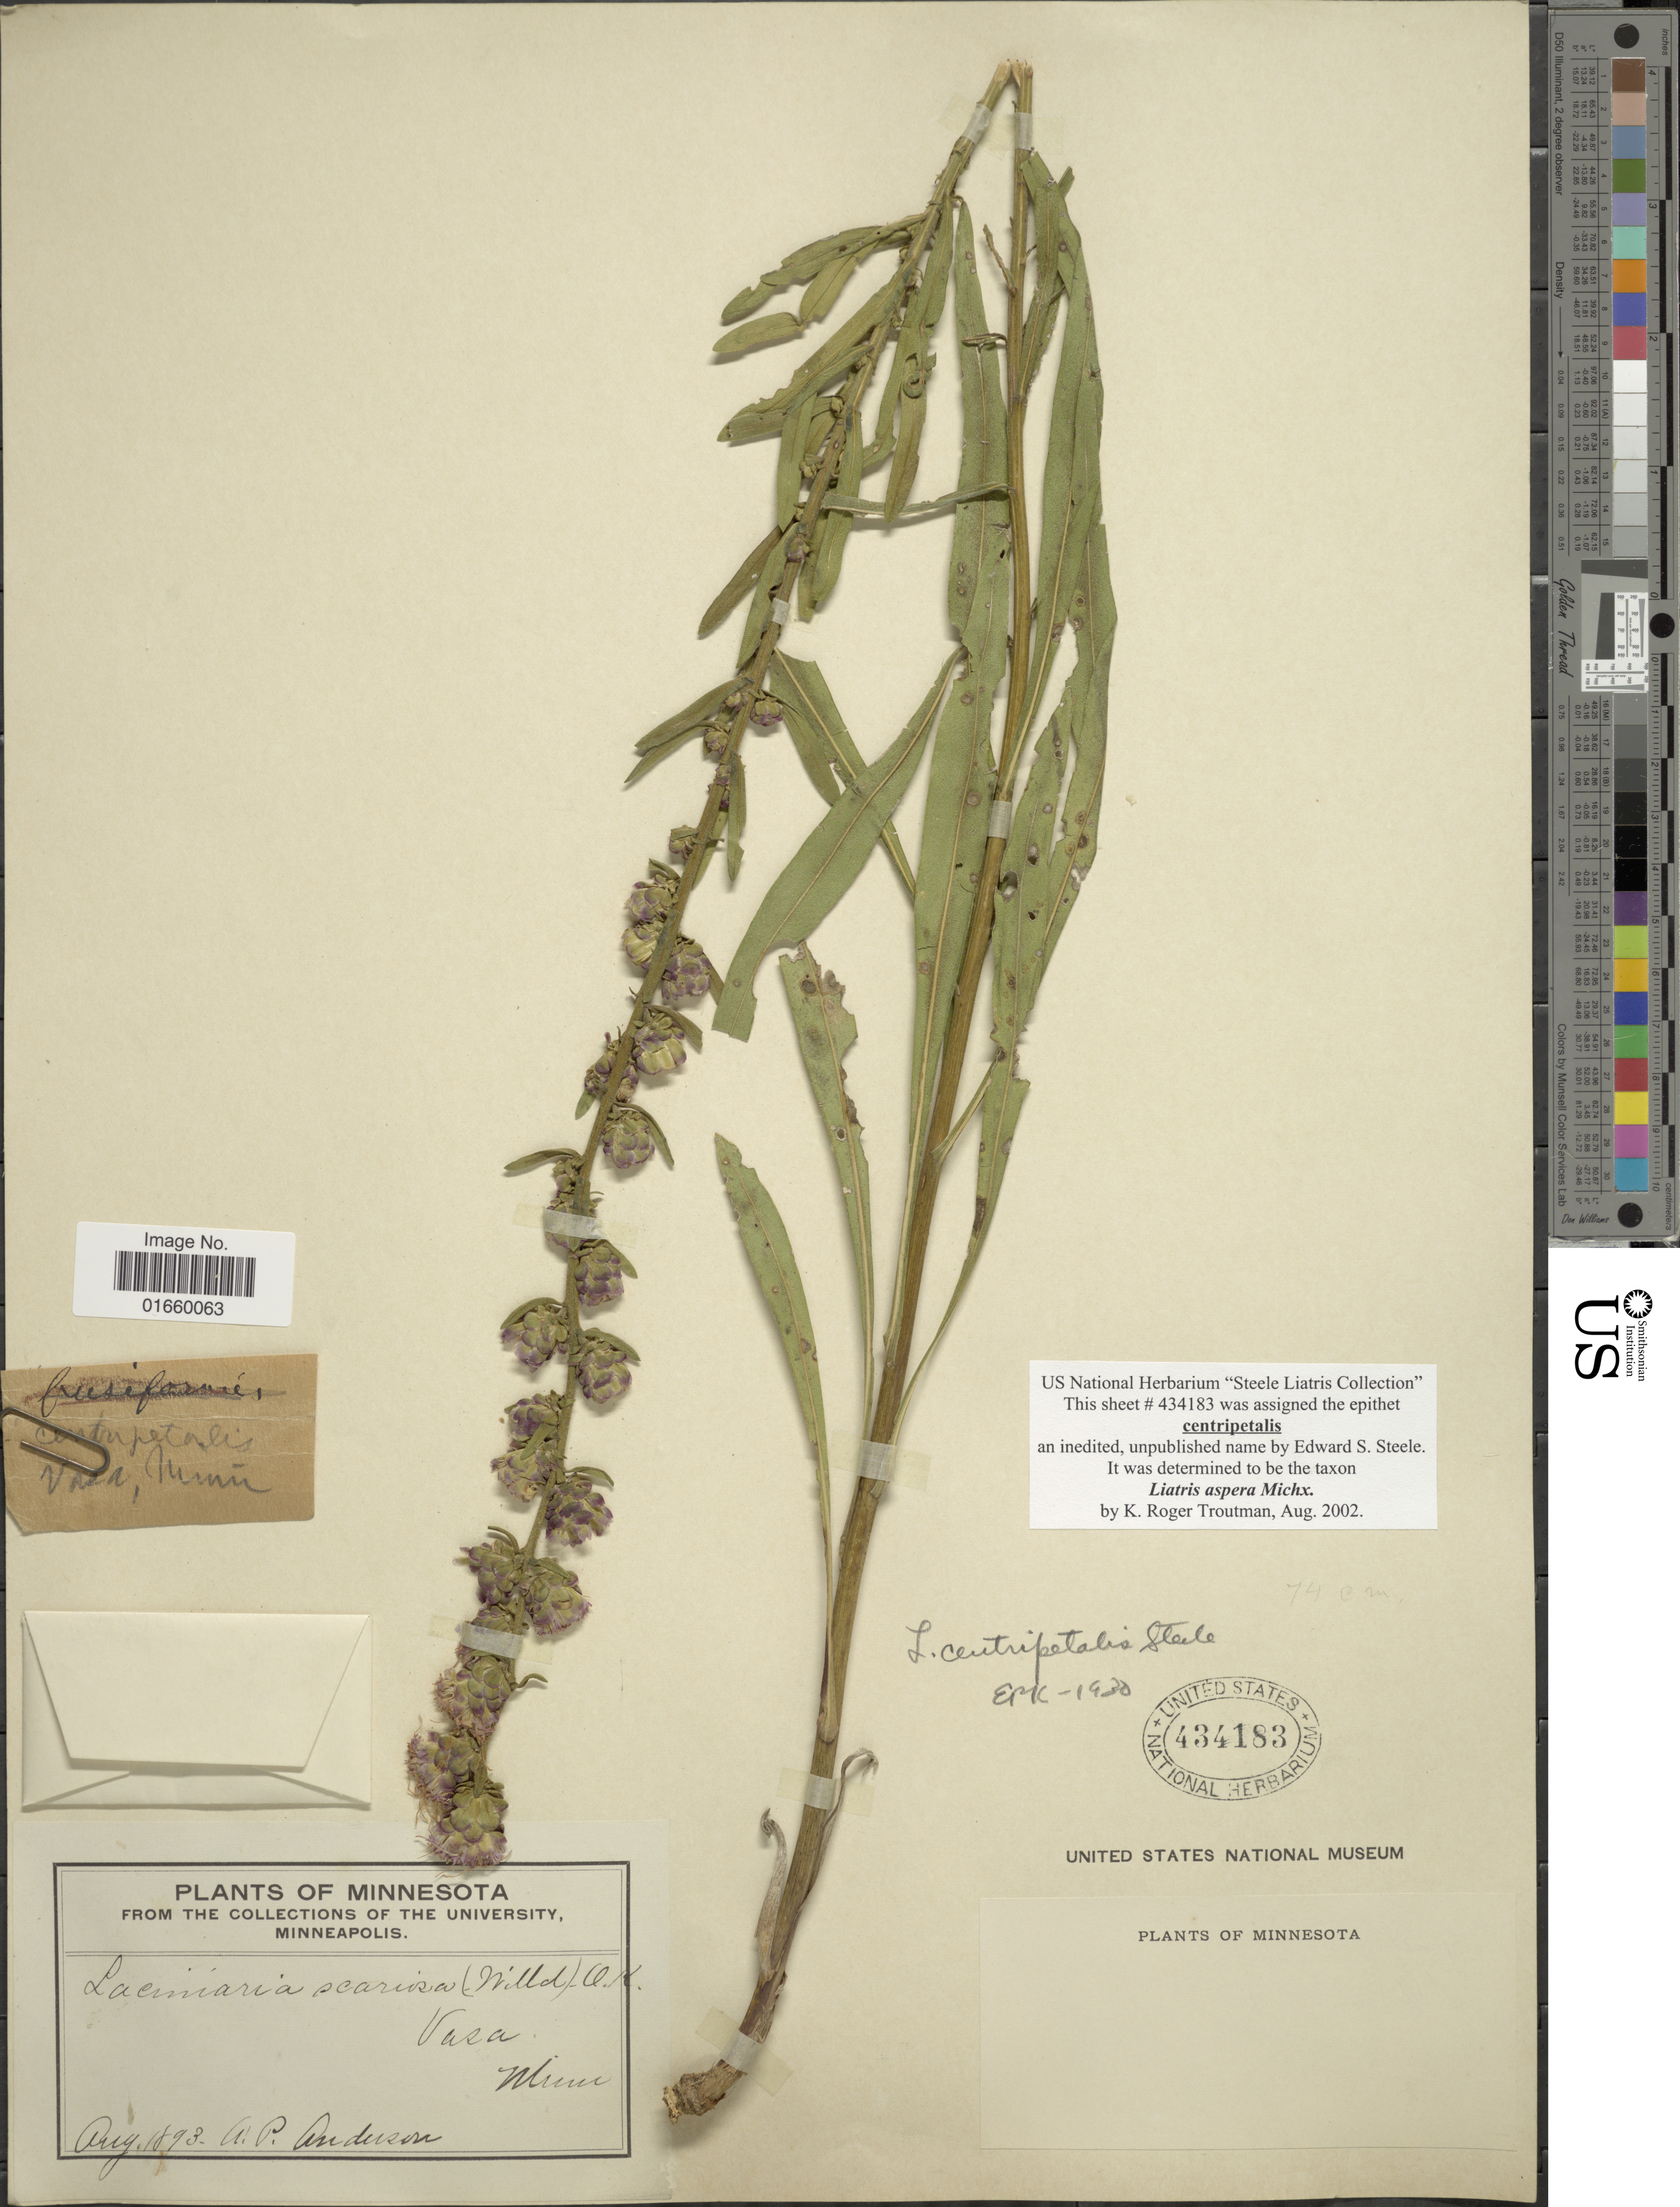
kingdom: Plantae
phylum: Tracheophyta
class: Magnoliopsida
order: Asterales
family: Asteraceae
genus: Liatris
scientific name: Liatris aspera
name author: Michx.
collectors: A. P. Anderson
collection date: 1893-08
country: United States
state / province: Minnesota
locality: Vasa, Minn.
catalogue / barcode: US 434183